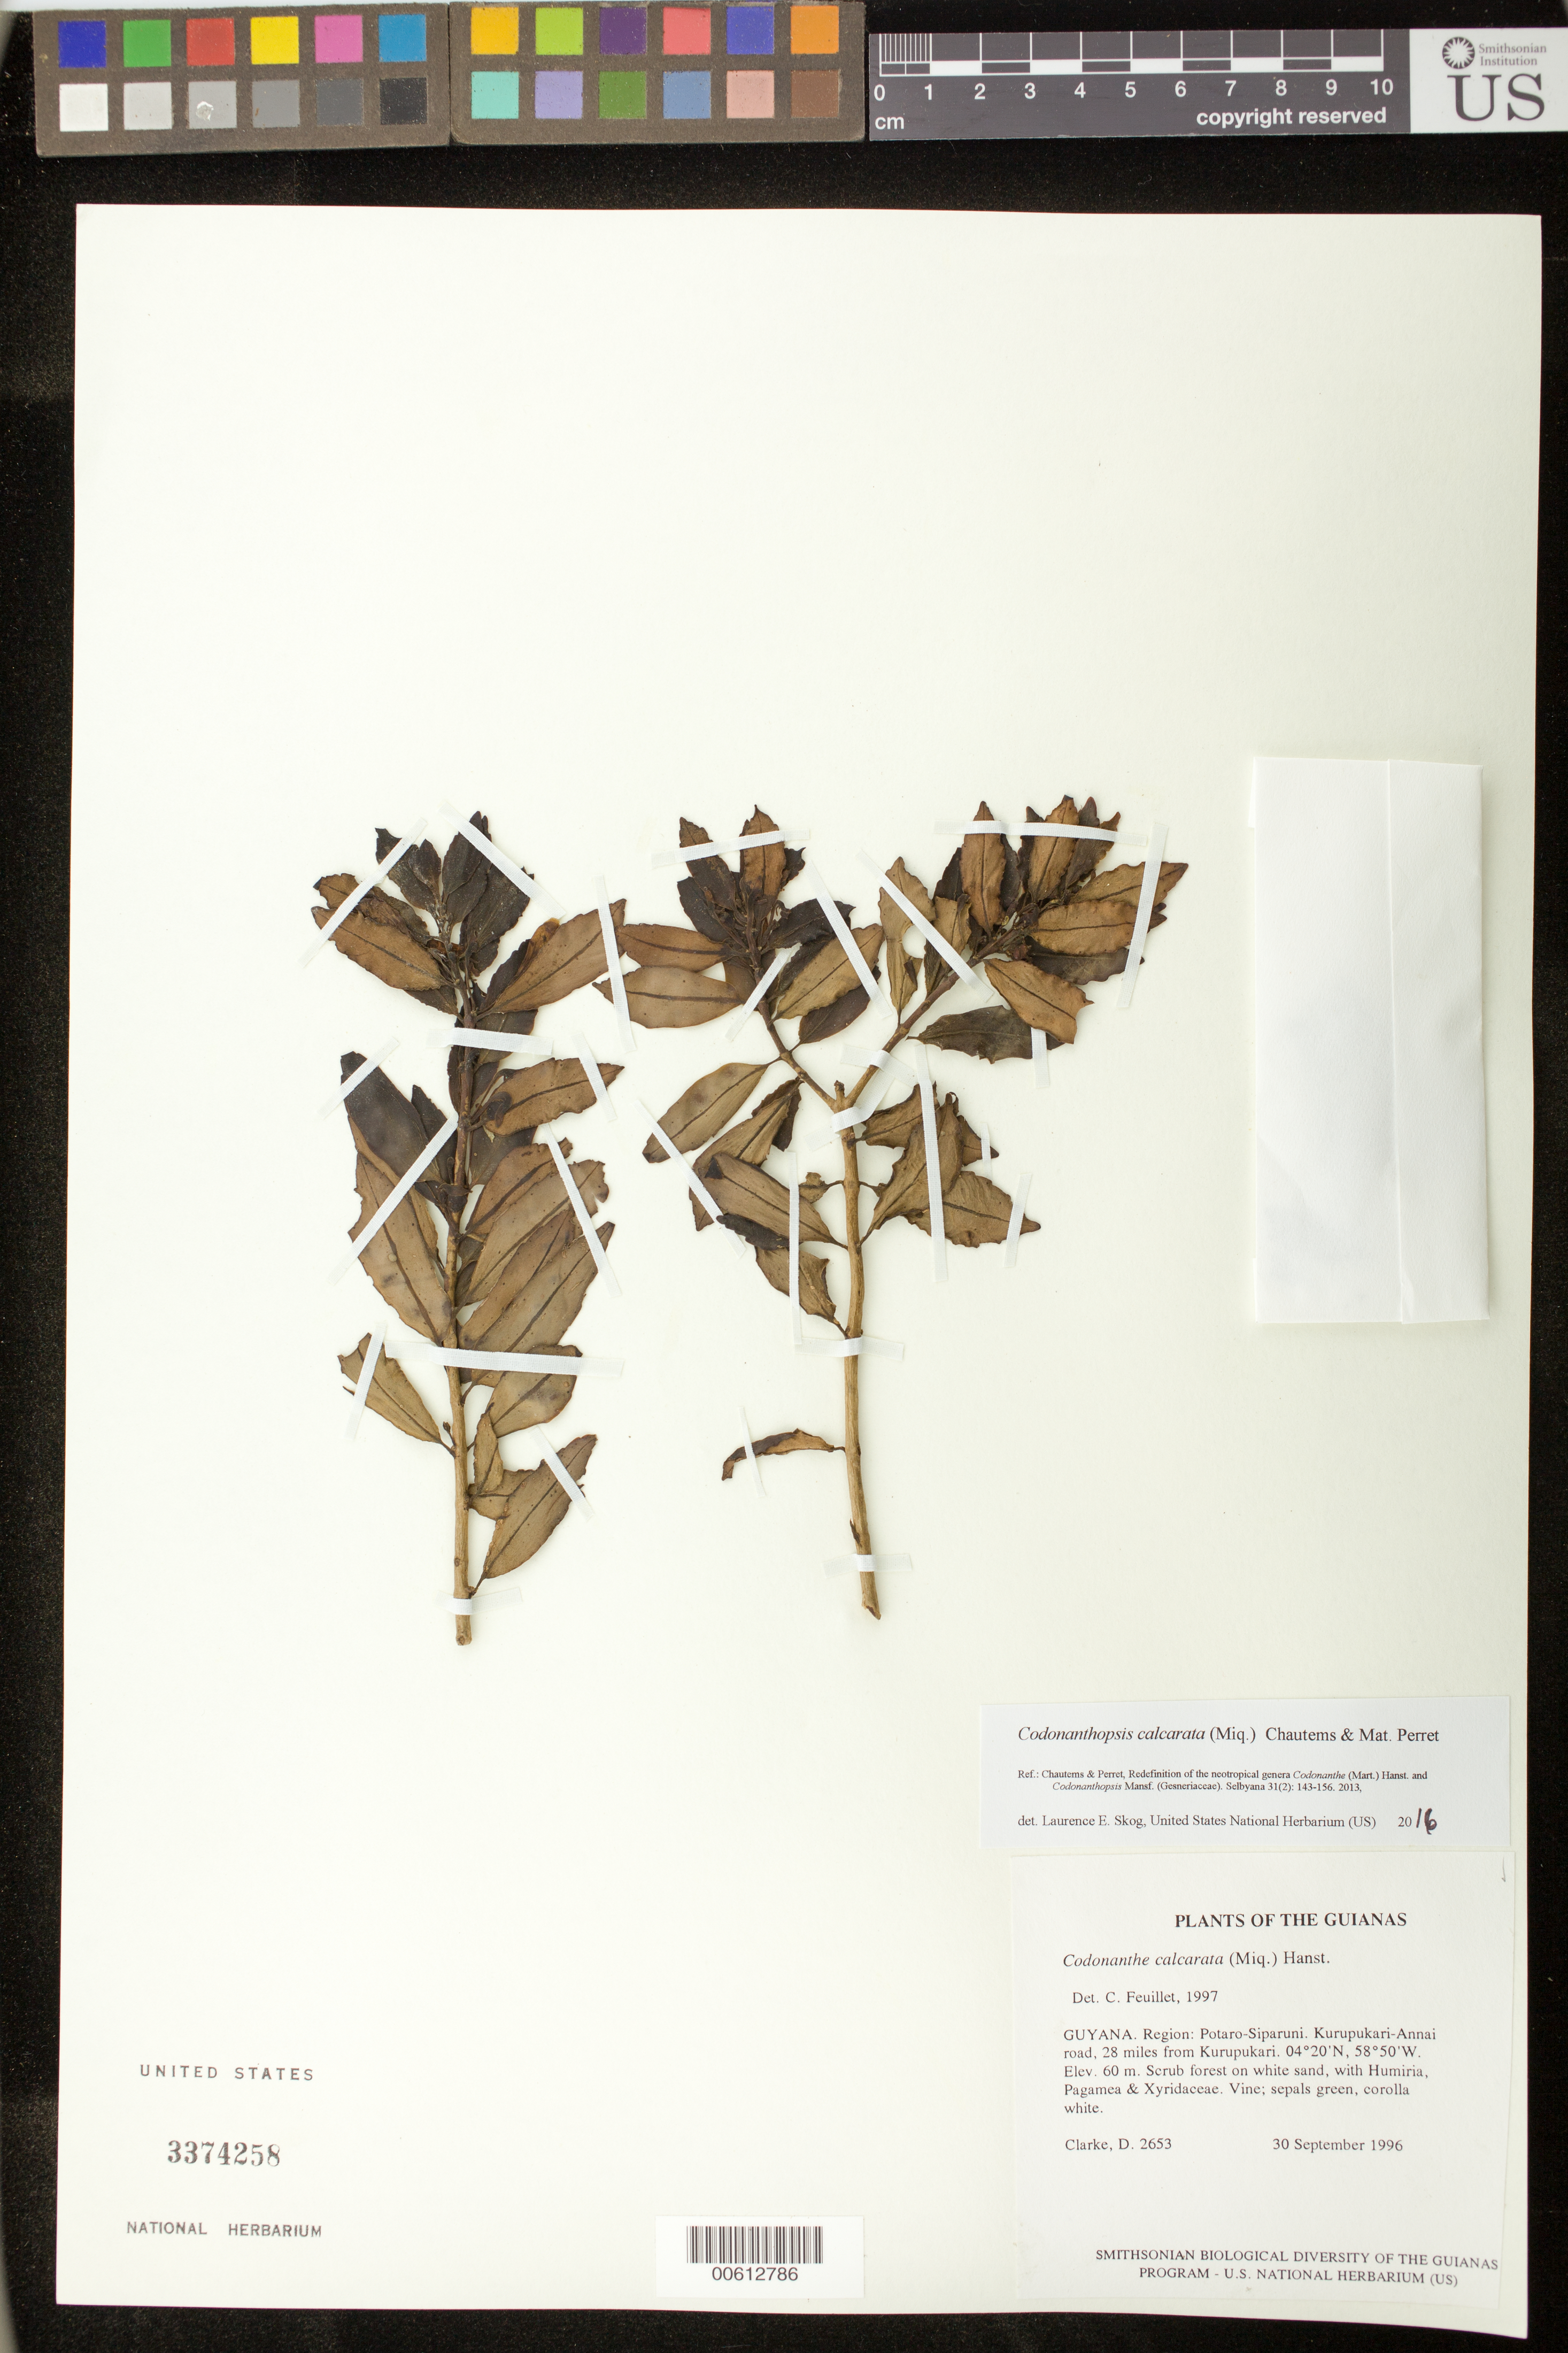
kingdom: Plantae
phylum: Tracheophyta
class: Magnoliopsida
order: Lamiales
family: Gesneriaceae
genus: Codonanthopsis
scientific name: Codonanthopsis calcarata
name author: (Miq.) Chautems & Mat.Perret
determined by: Skog, Laurence E.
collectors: H. D. Clarke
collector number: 2653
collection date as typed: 30 Sep 1996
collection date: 1996-09-30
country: Guyana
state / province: Potaro-Siparuni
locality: Kurupukari-Annai road, 28 miles from Kurupukari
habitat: Scrub forest on white sand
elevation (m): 60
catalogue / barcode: US 3374258